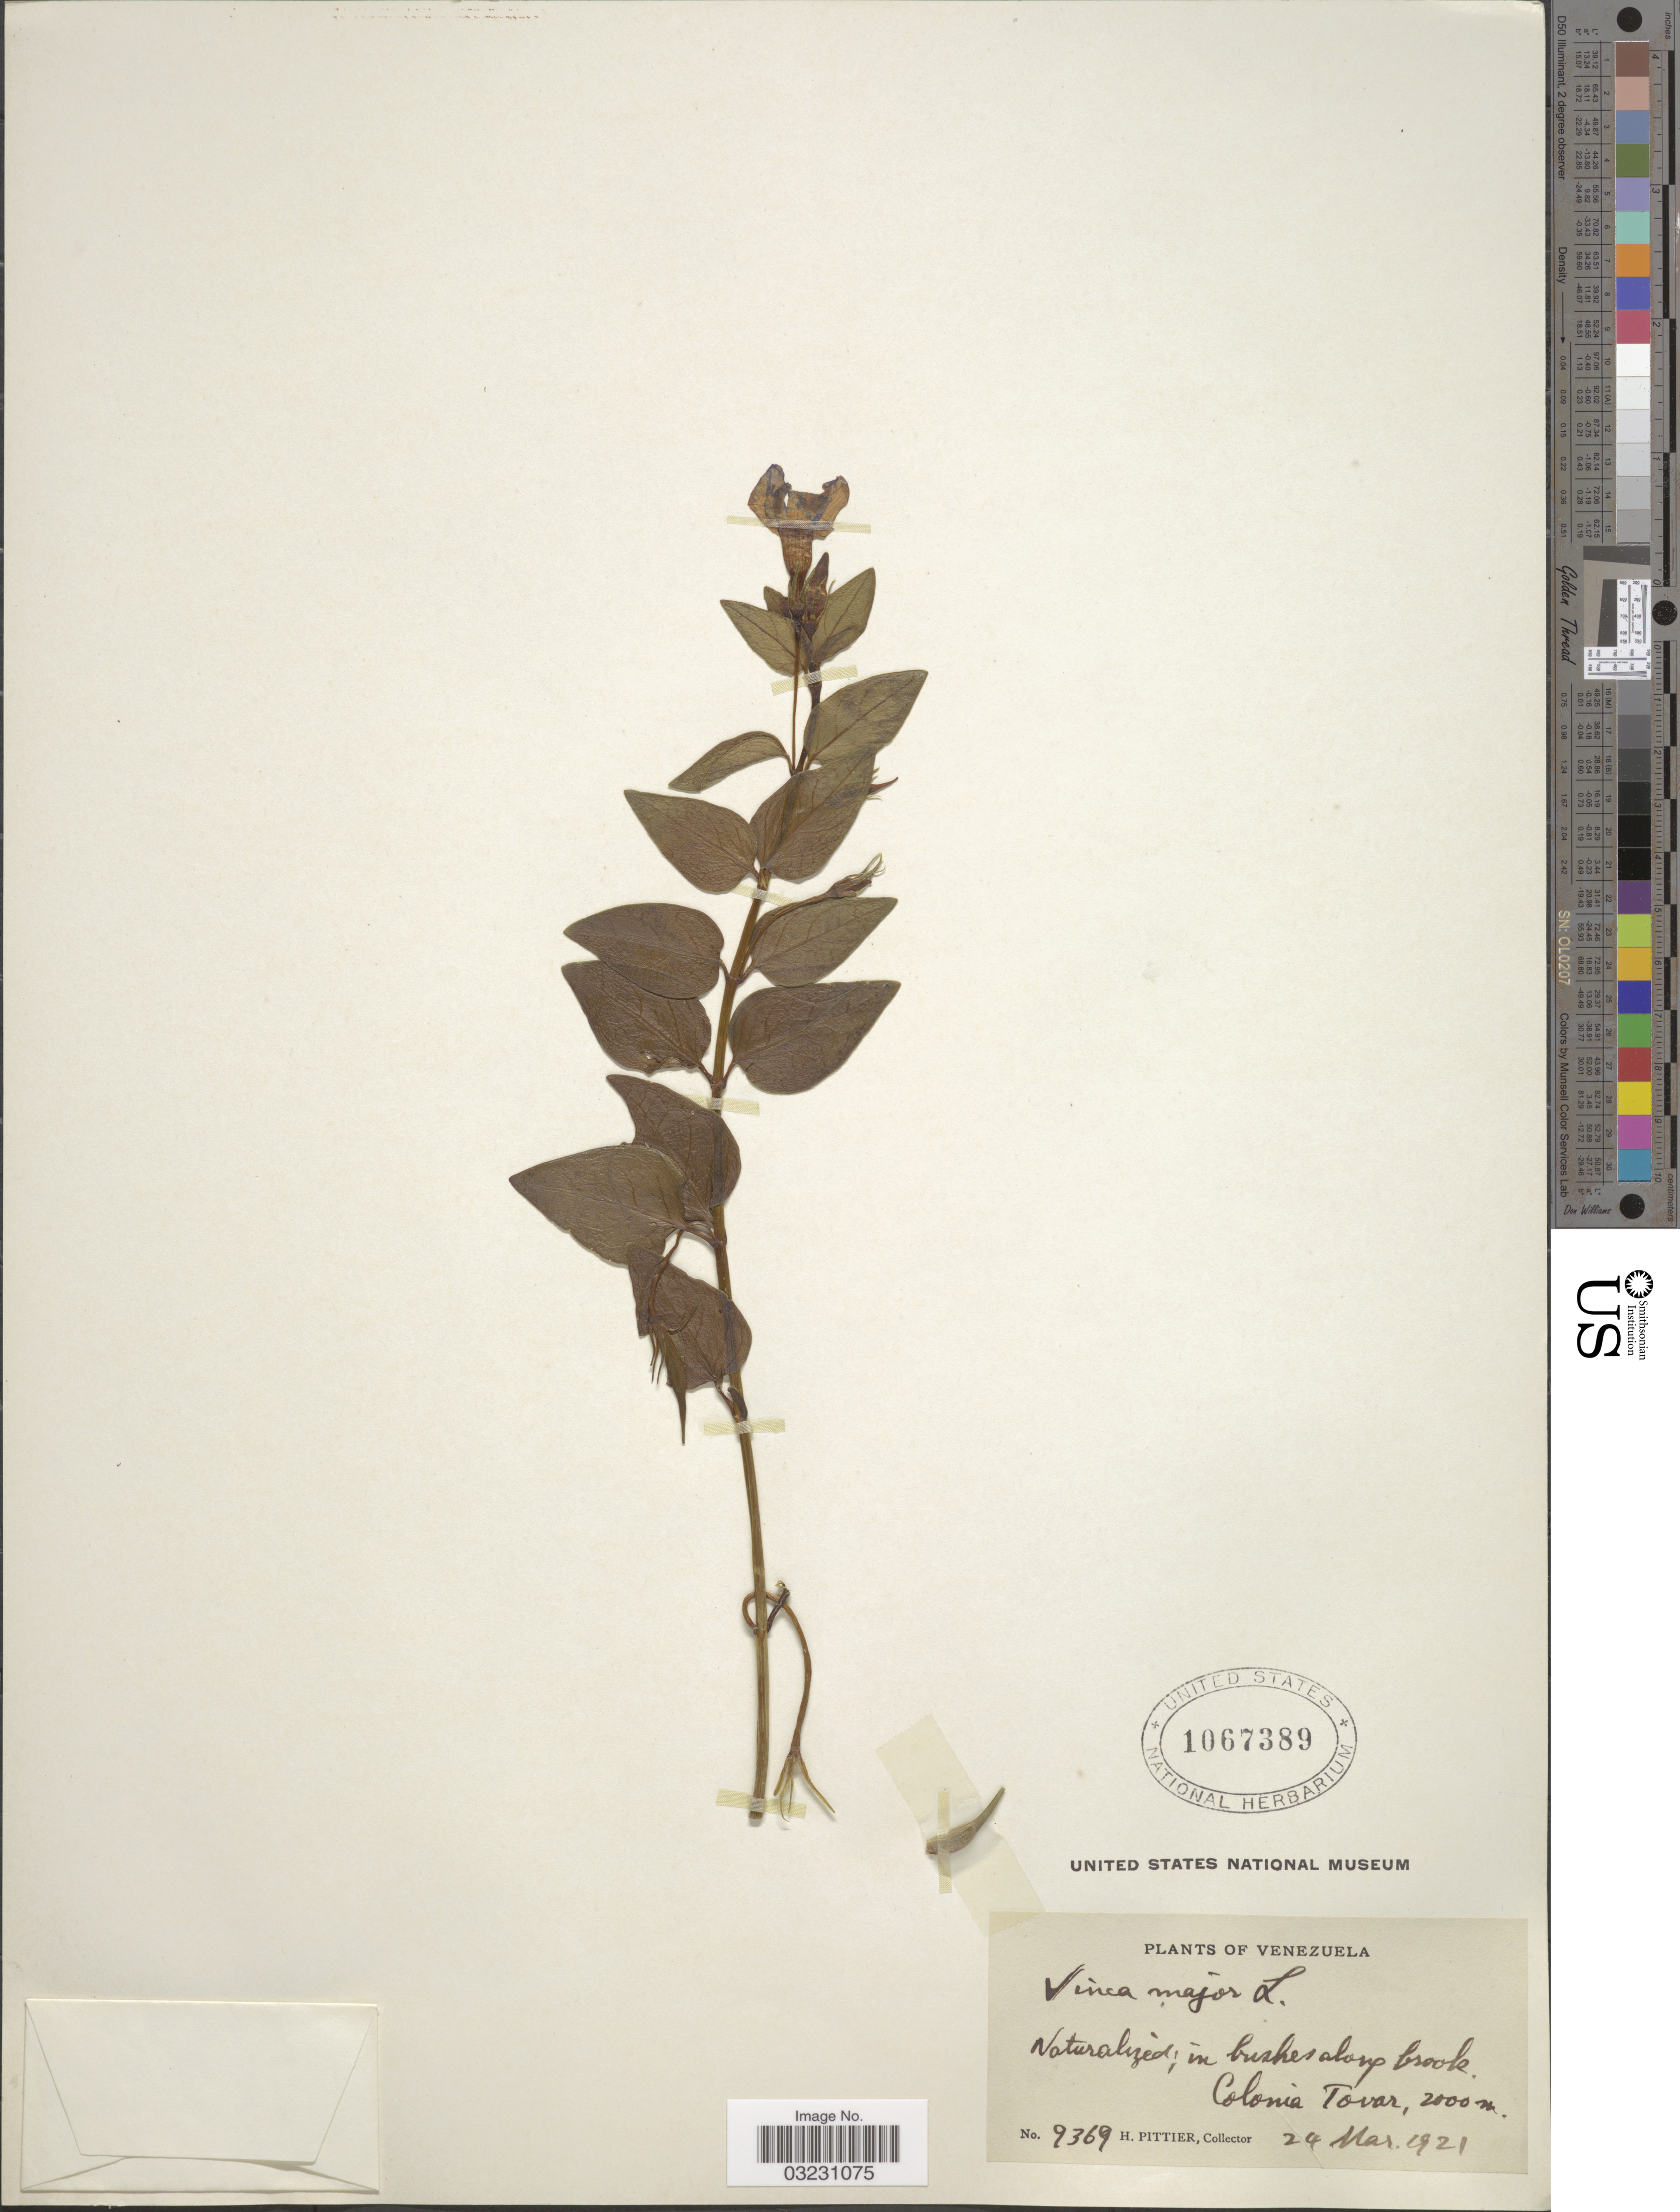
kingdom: Plantae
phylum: Tracheophyta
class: Magnoliopsida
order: Gentianales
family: Apocynaceae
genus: Vinca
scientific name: Vinca major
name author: L.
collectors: H. F. Pittier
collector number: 9369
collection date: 1921-03-24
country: Venezuela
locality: Colonia Tovar.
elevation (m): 2000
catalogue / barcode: US 1067389